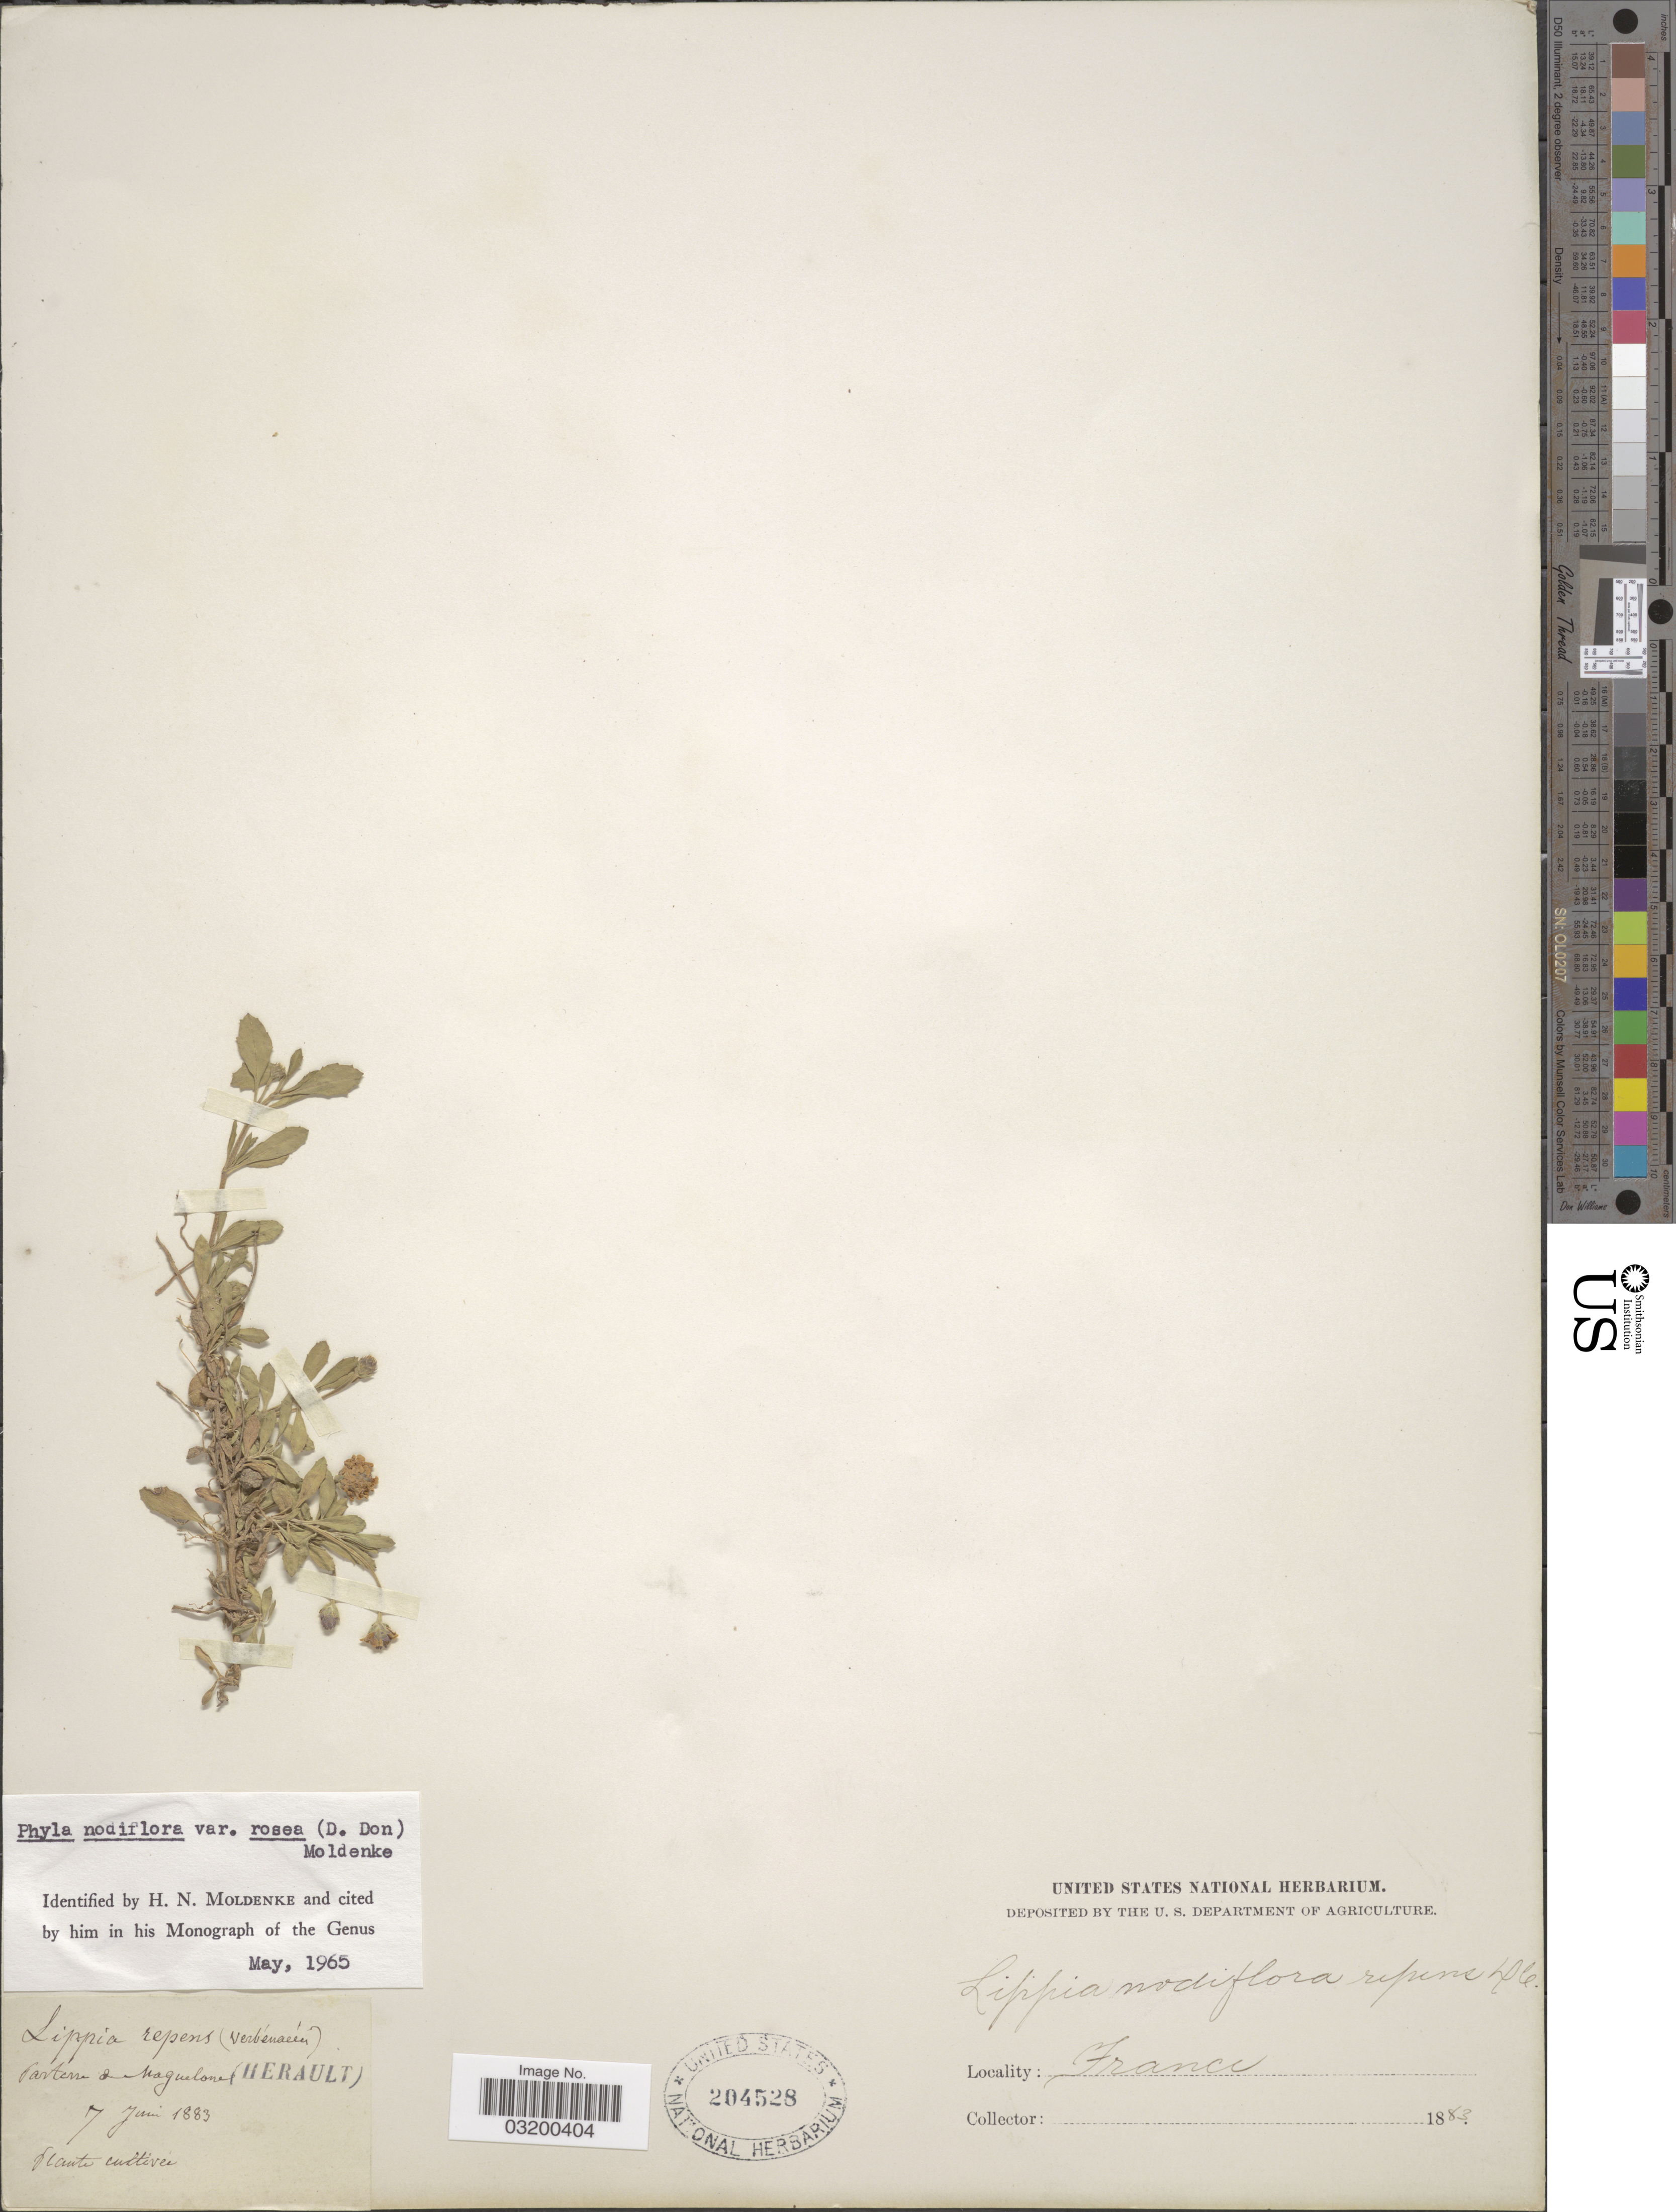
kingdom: Plantae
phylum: Tracheophyta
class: Magnoliopsida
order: Lamiales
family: Verbenaceae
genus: Phyla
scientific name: Phyla nodiflora var. rosea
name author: (D. Don) Moldenke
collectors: ex herb. United States National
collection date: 1883-06-07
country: France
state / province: Occitanie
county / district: Hérault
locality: Parterre de Maguelone. (Herault).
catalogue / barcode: US 204528